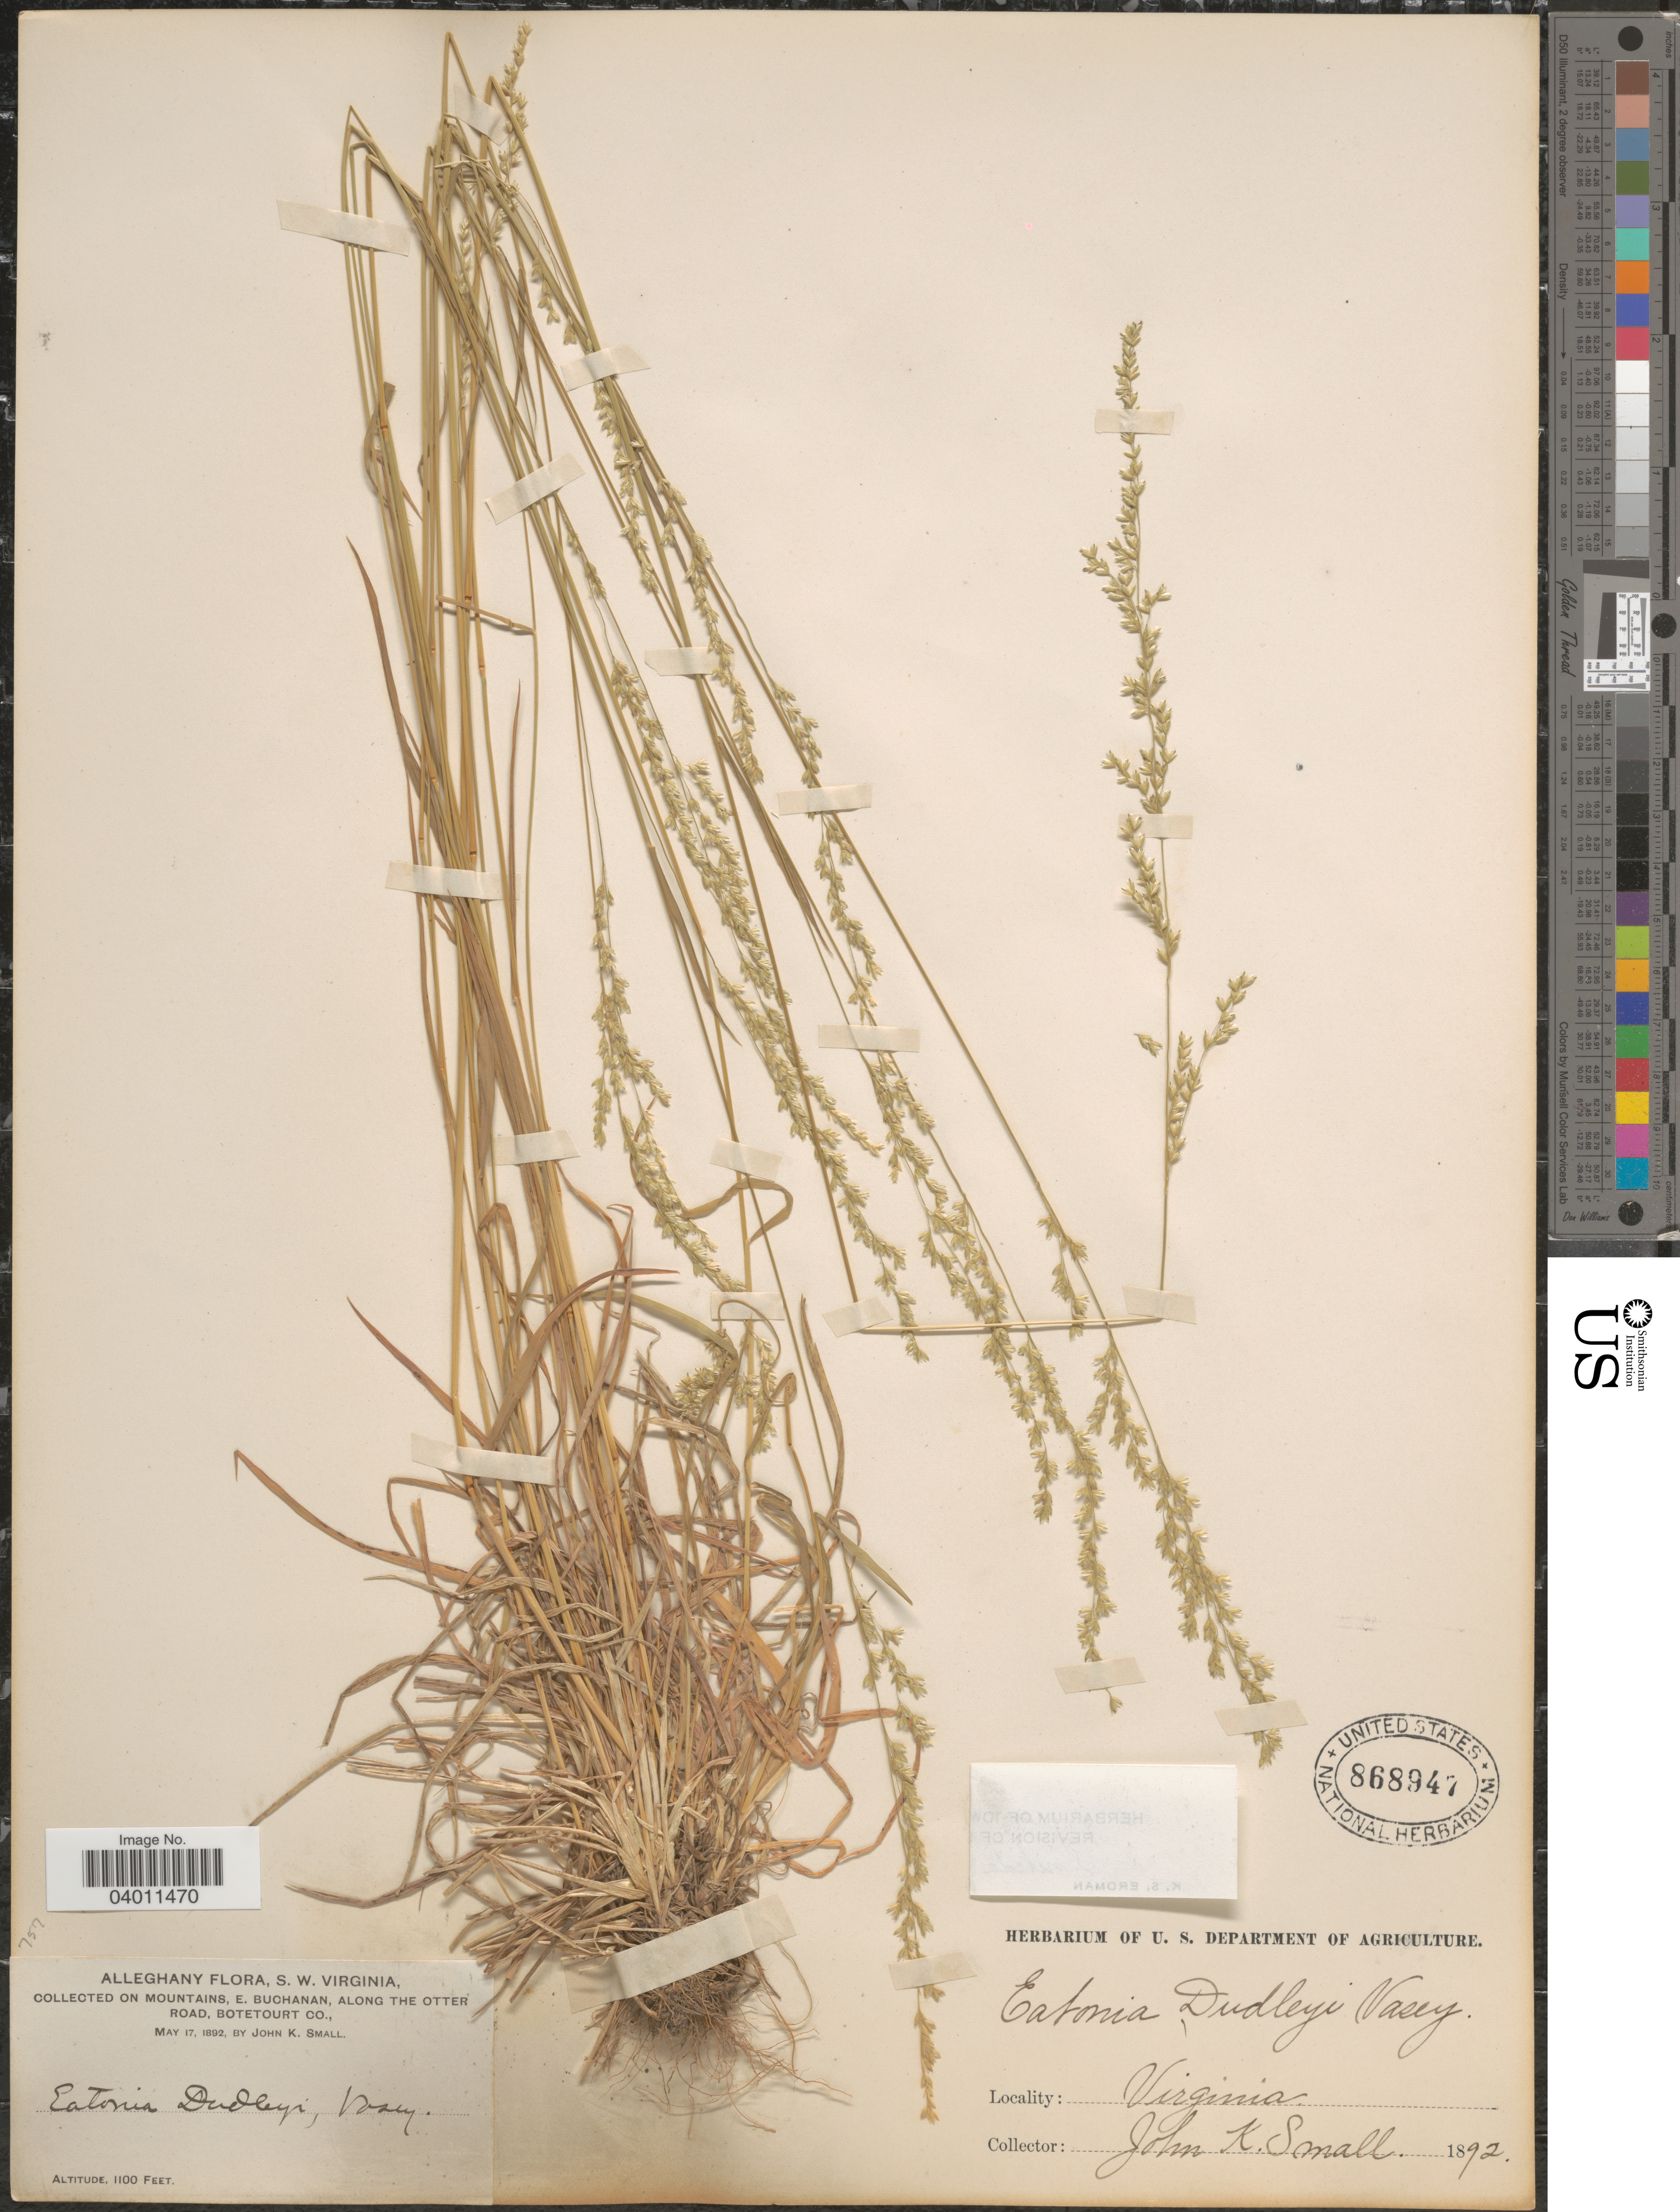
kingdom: Plantae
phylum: Tracheophyta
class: Liliopsida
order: Poales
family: Poaceae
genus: Sphenopholis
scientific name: Sphenopholis nitida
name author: (Biehler) Scribn.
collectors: J. K. Small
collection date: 1892-05-17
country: United States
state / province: Virginia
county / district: Botetourt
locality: Alleghany, S. W. Virginia, on mountains, E. Buchanan, along the Otter Road, Botetourt Co.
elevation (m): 335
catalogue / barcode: US 868947